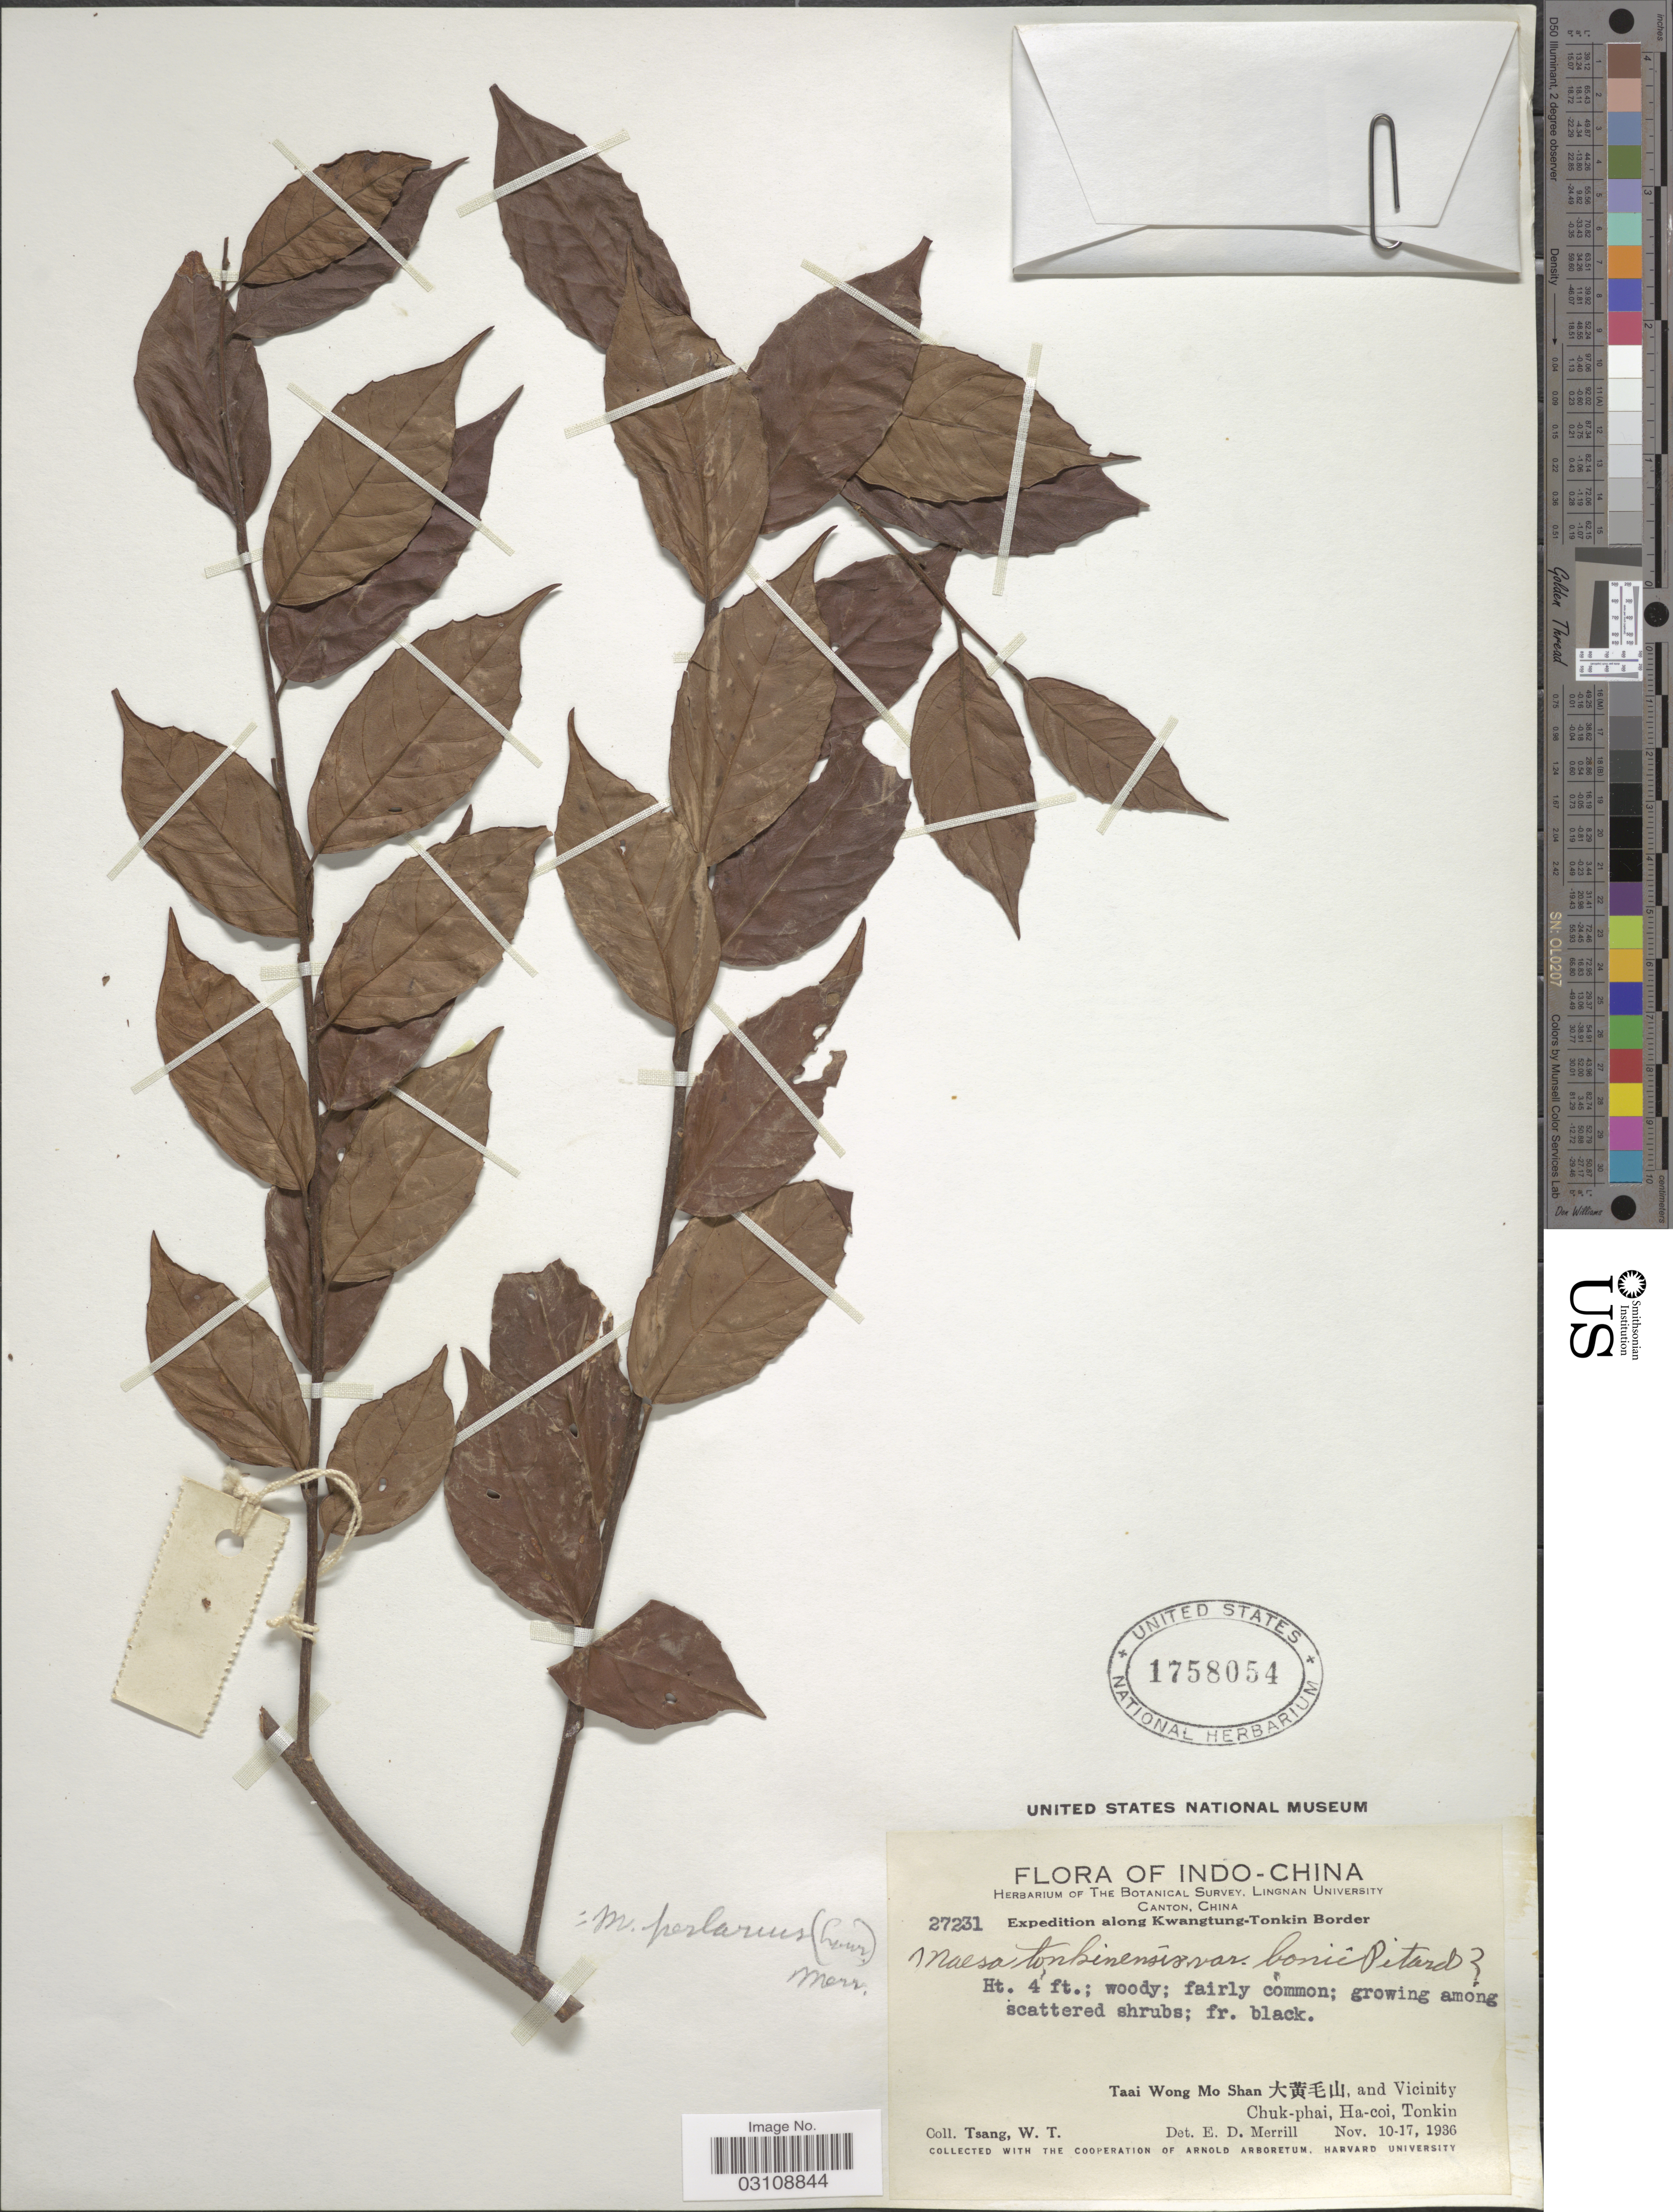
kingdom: Plantae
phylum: Tracheophyta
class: Magnoliopsida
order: Ericales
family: Primulaceae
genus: Maesa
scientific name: Maesa perlaria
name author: (Lour.) Merr.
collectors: W. T. Tsang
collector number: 27231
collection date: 1936-11-10/1936-11-17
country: Vietnam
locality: Indo-China. Along Kwangtung-Tonkin Border. Taai Wong Mo Shan, and Vicinity. Chuk-phai, Hai-coi, Tonkin.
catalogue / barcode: US 1758054